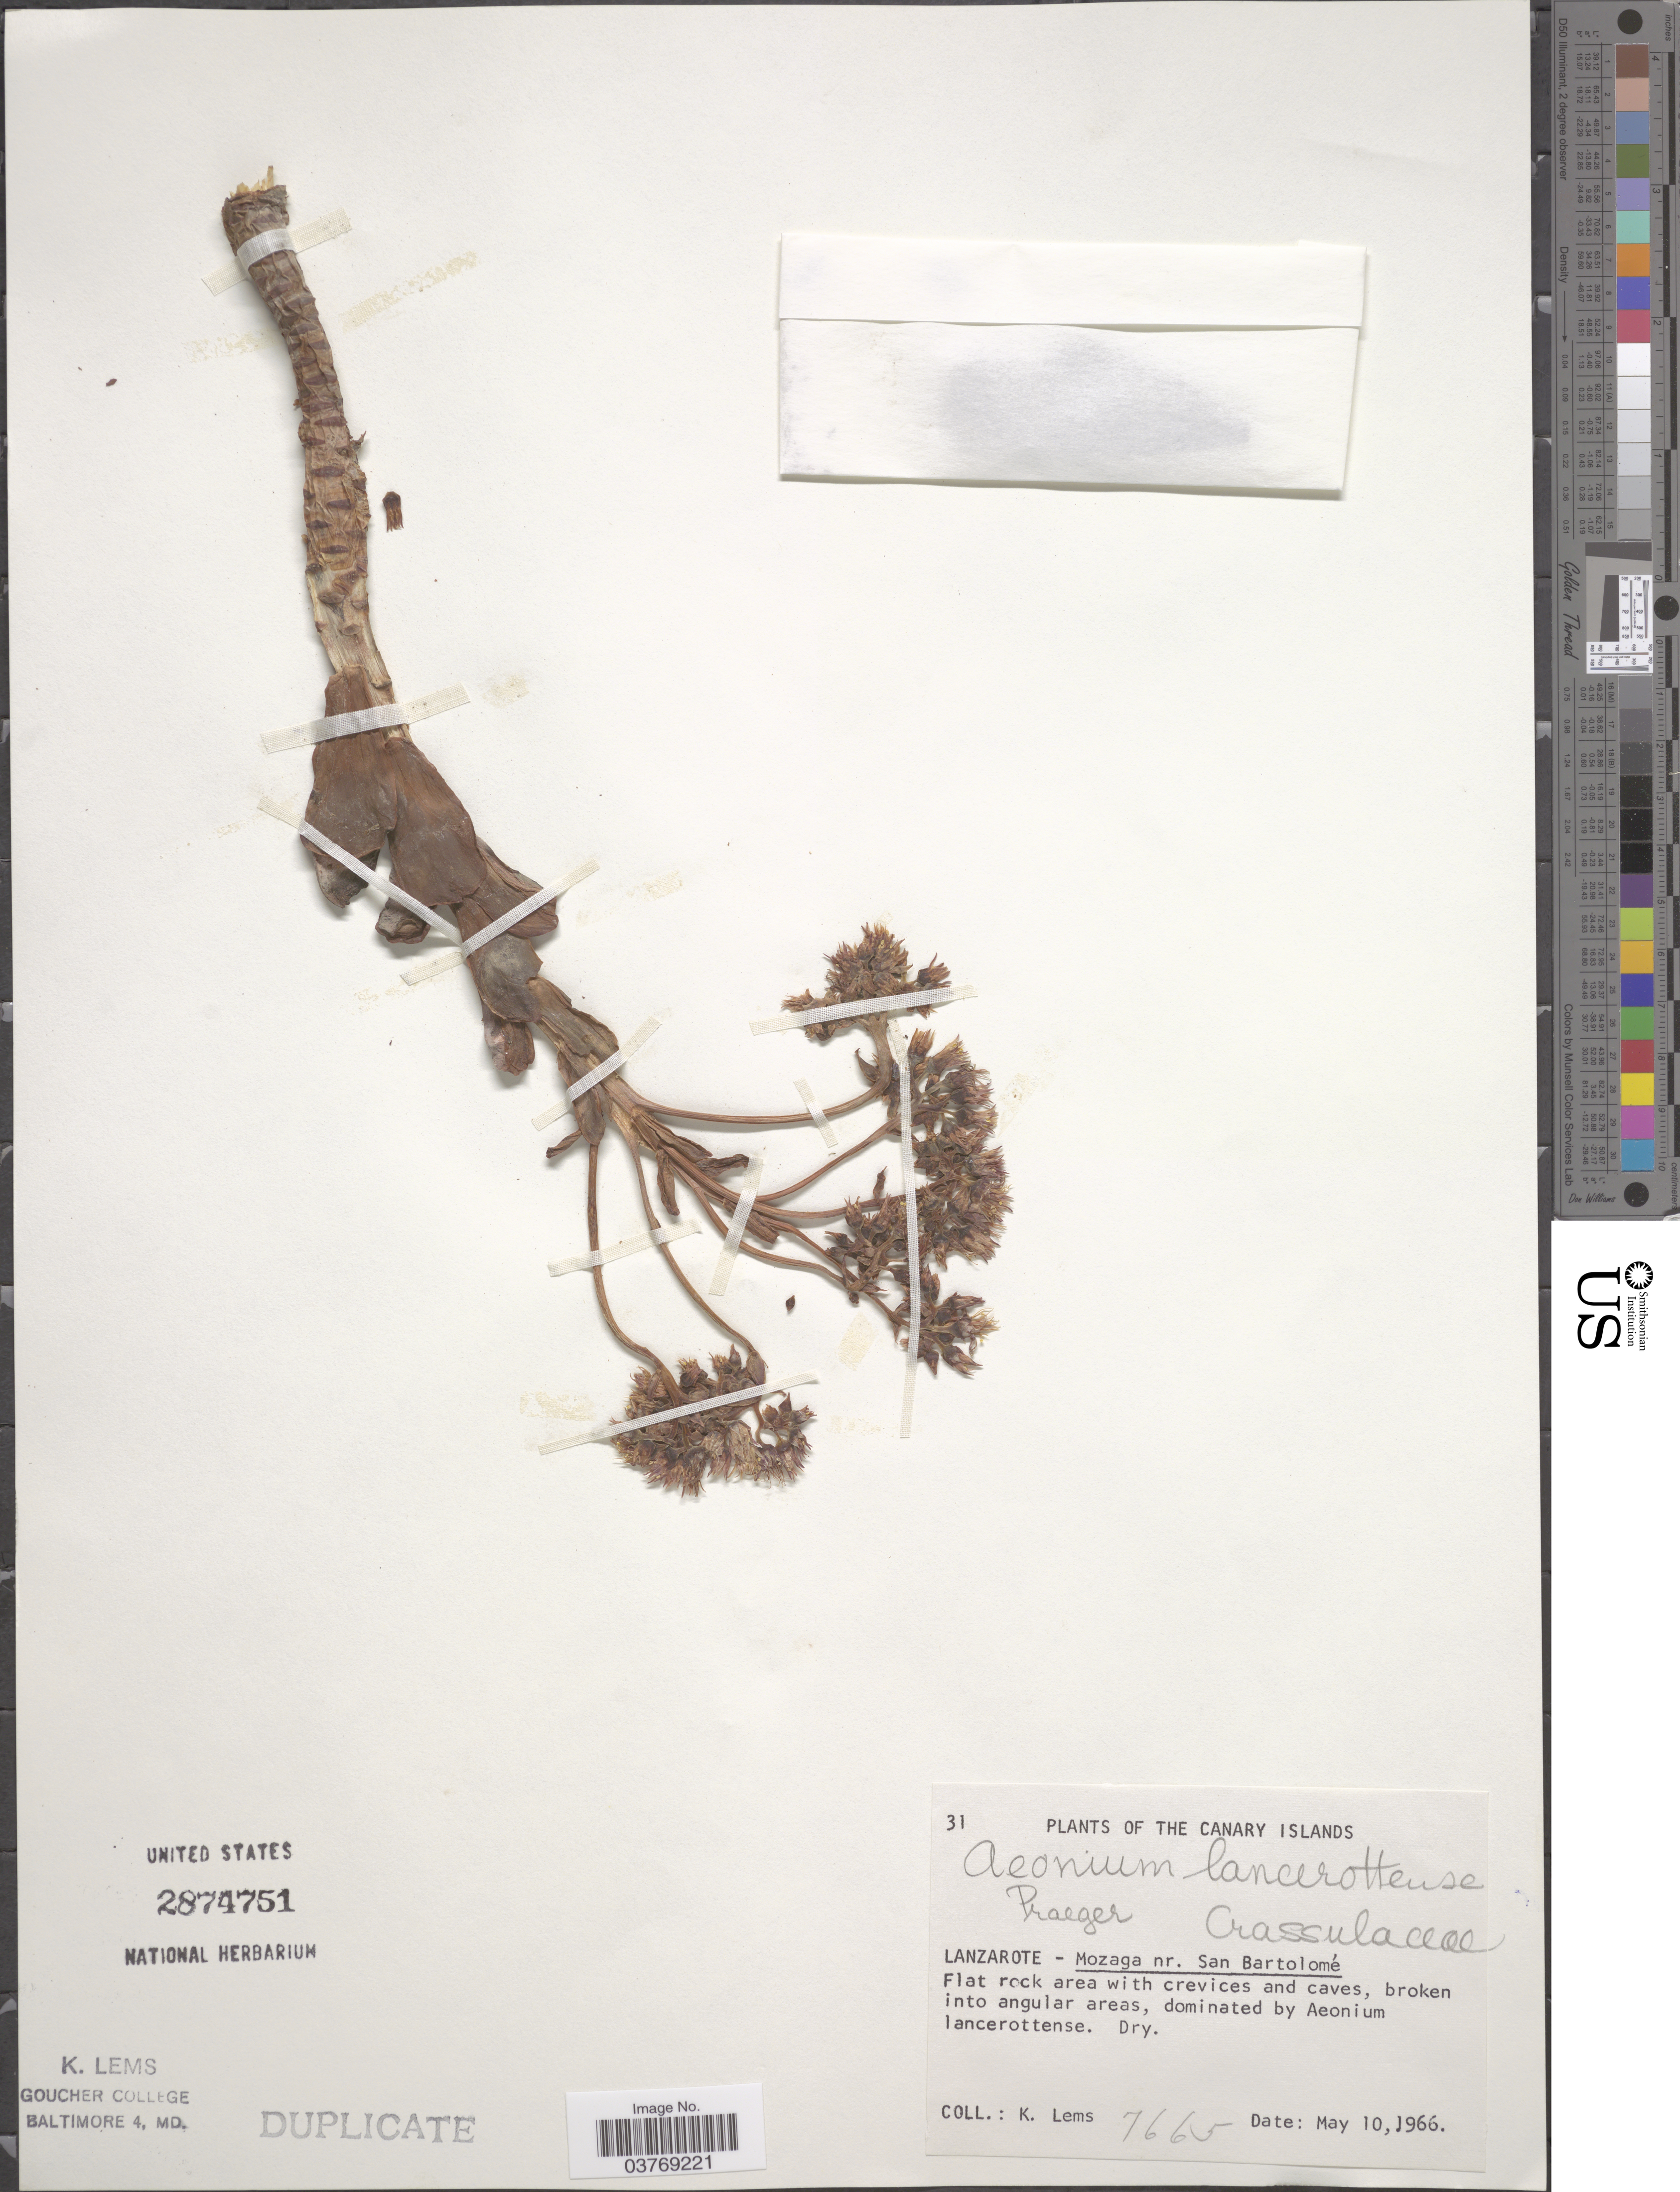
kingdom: Plantae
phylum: Tracheophyta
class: Magnoliopsida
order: Saxifragales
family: Crassulaceae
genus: Aeonium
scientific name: Aeonium lancerottense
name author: (Praeger) Praeger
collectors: K. Lems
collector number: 7665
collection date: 1966-05-10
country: Spain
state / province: Canarias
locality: The Canary Islands. Lanzarote - Mozaga nr. San Bartolomé.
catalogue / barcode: US 2874751